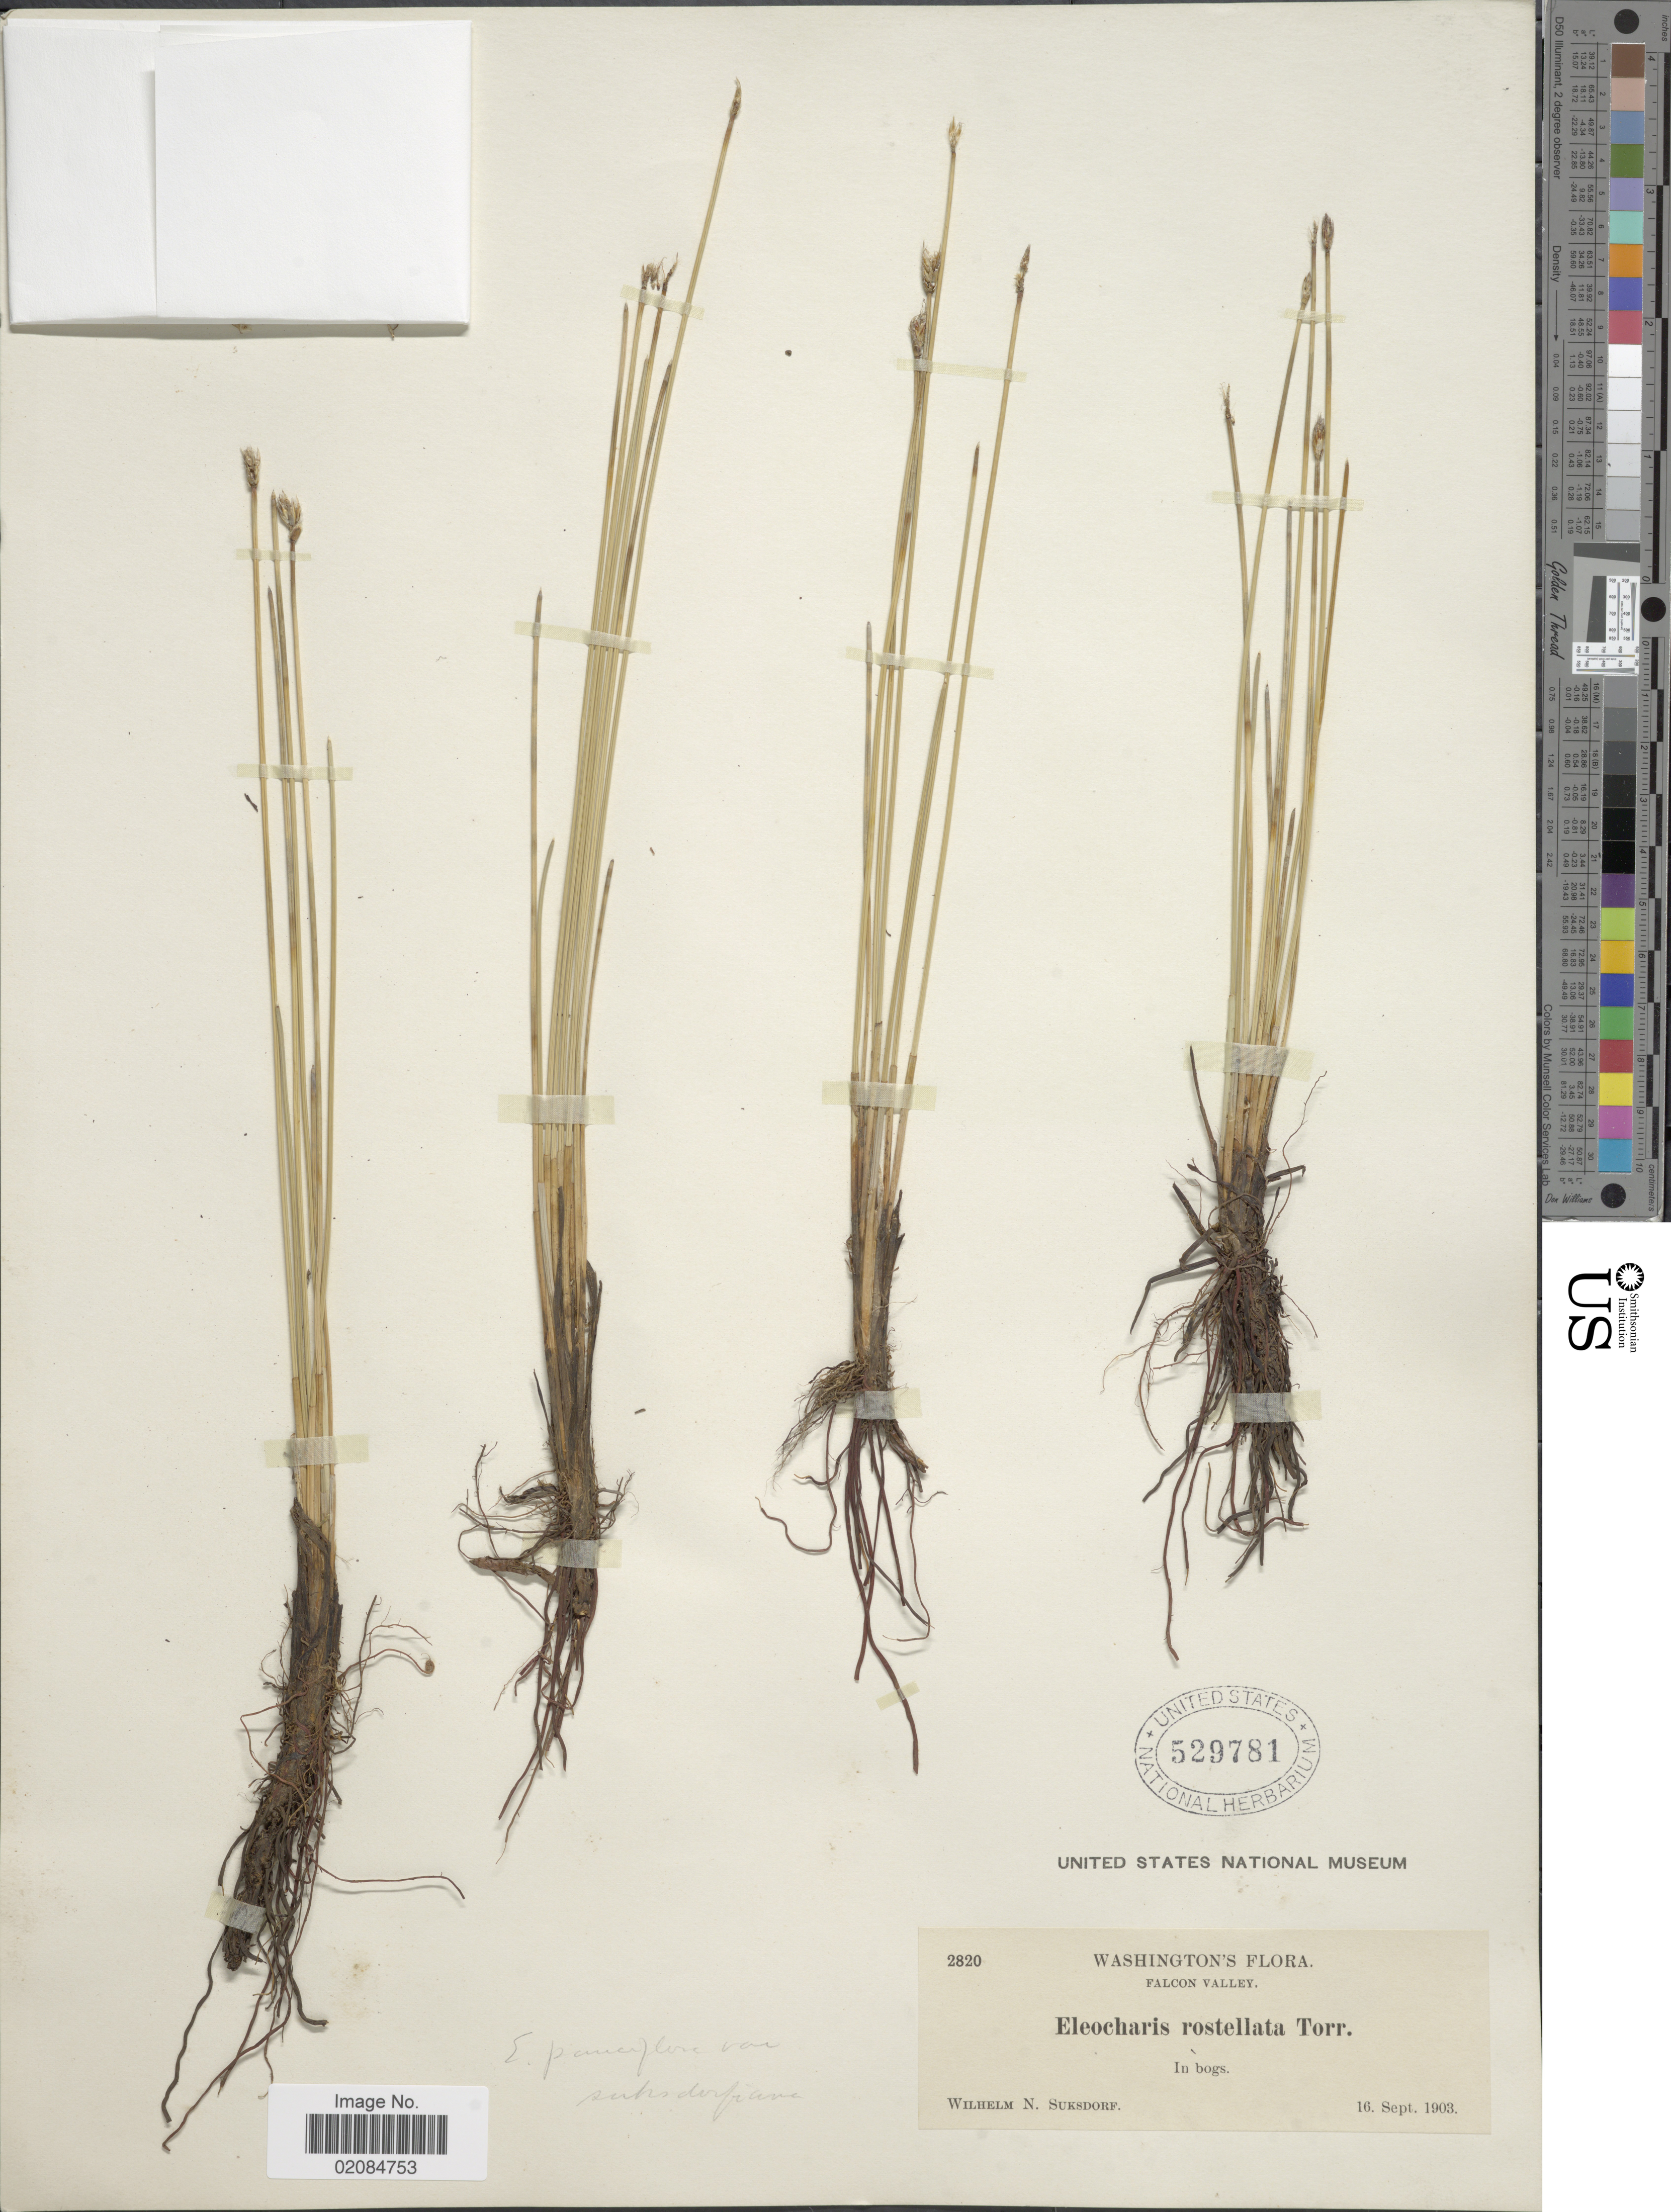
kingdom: Plantae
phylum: Tracheophyta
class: Liliopsida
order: Poales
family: Cyperaceae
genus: Eleocharis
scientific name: Eleocharis suksdorfiana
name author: Beauverd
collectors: W. N. Suksdorf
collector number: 2820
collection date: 1903-09-16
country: United States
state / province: Washington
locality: Falcon Valley. In bogs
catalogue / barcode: US 529781